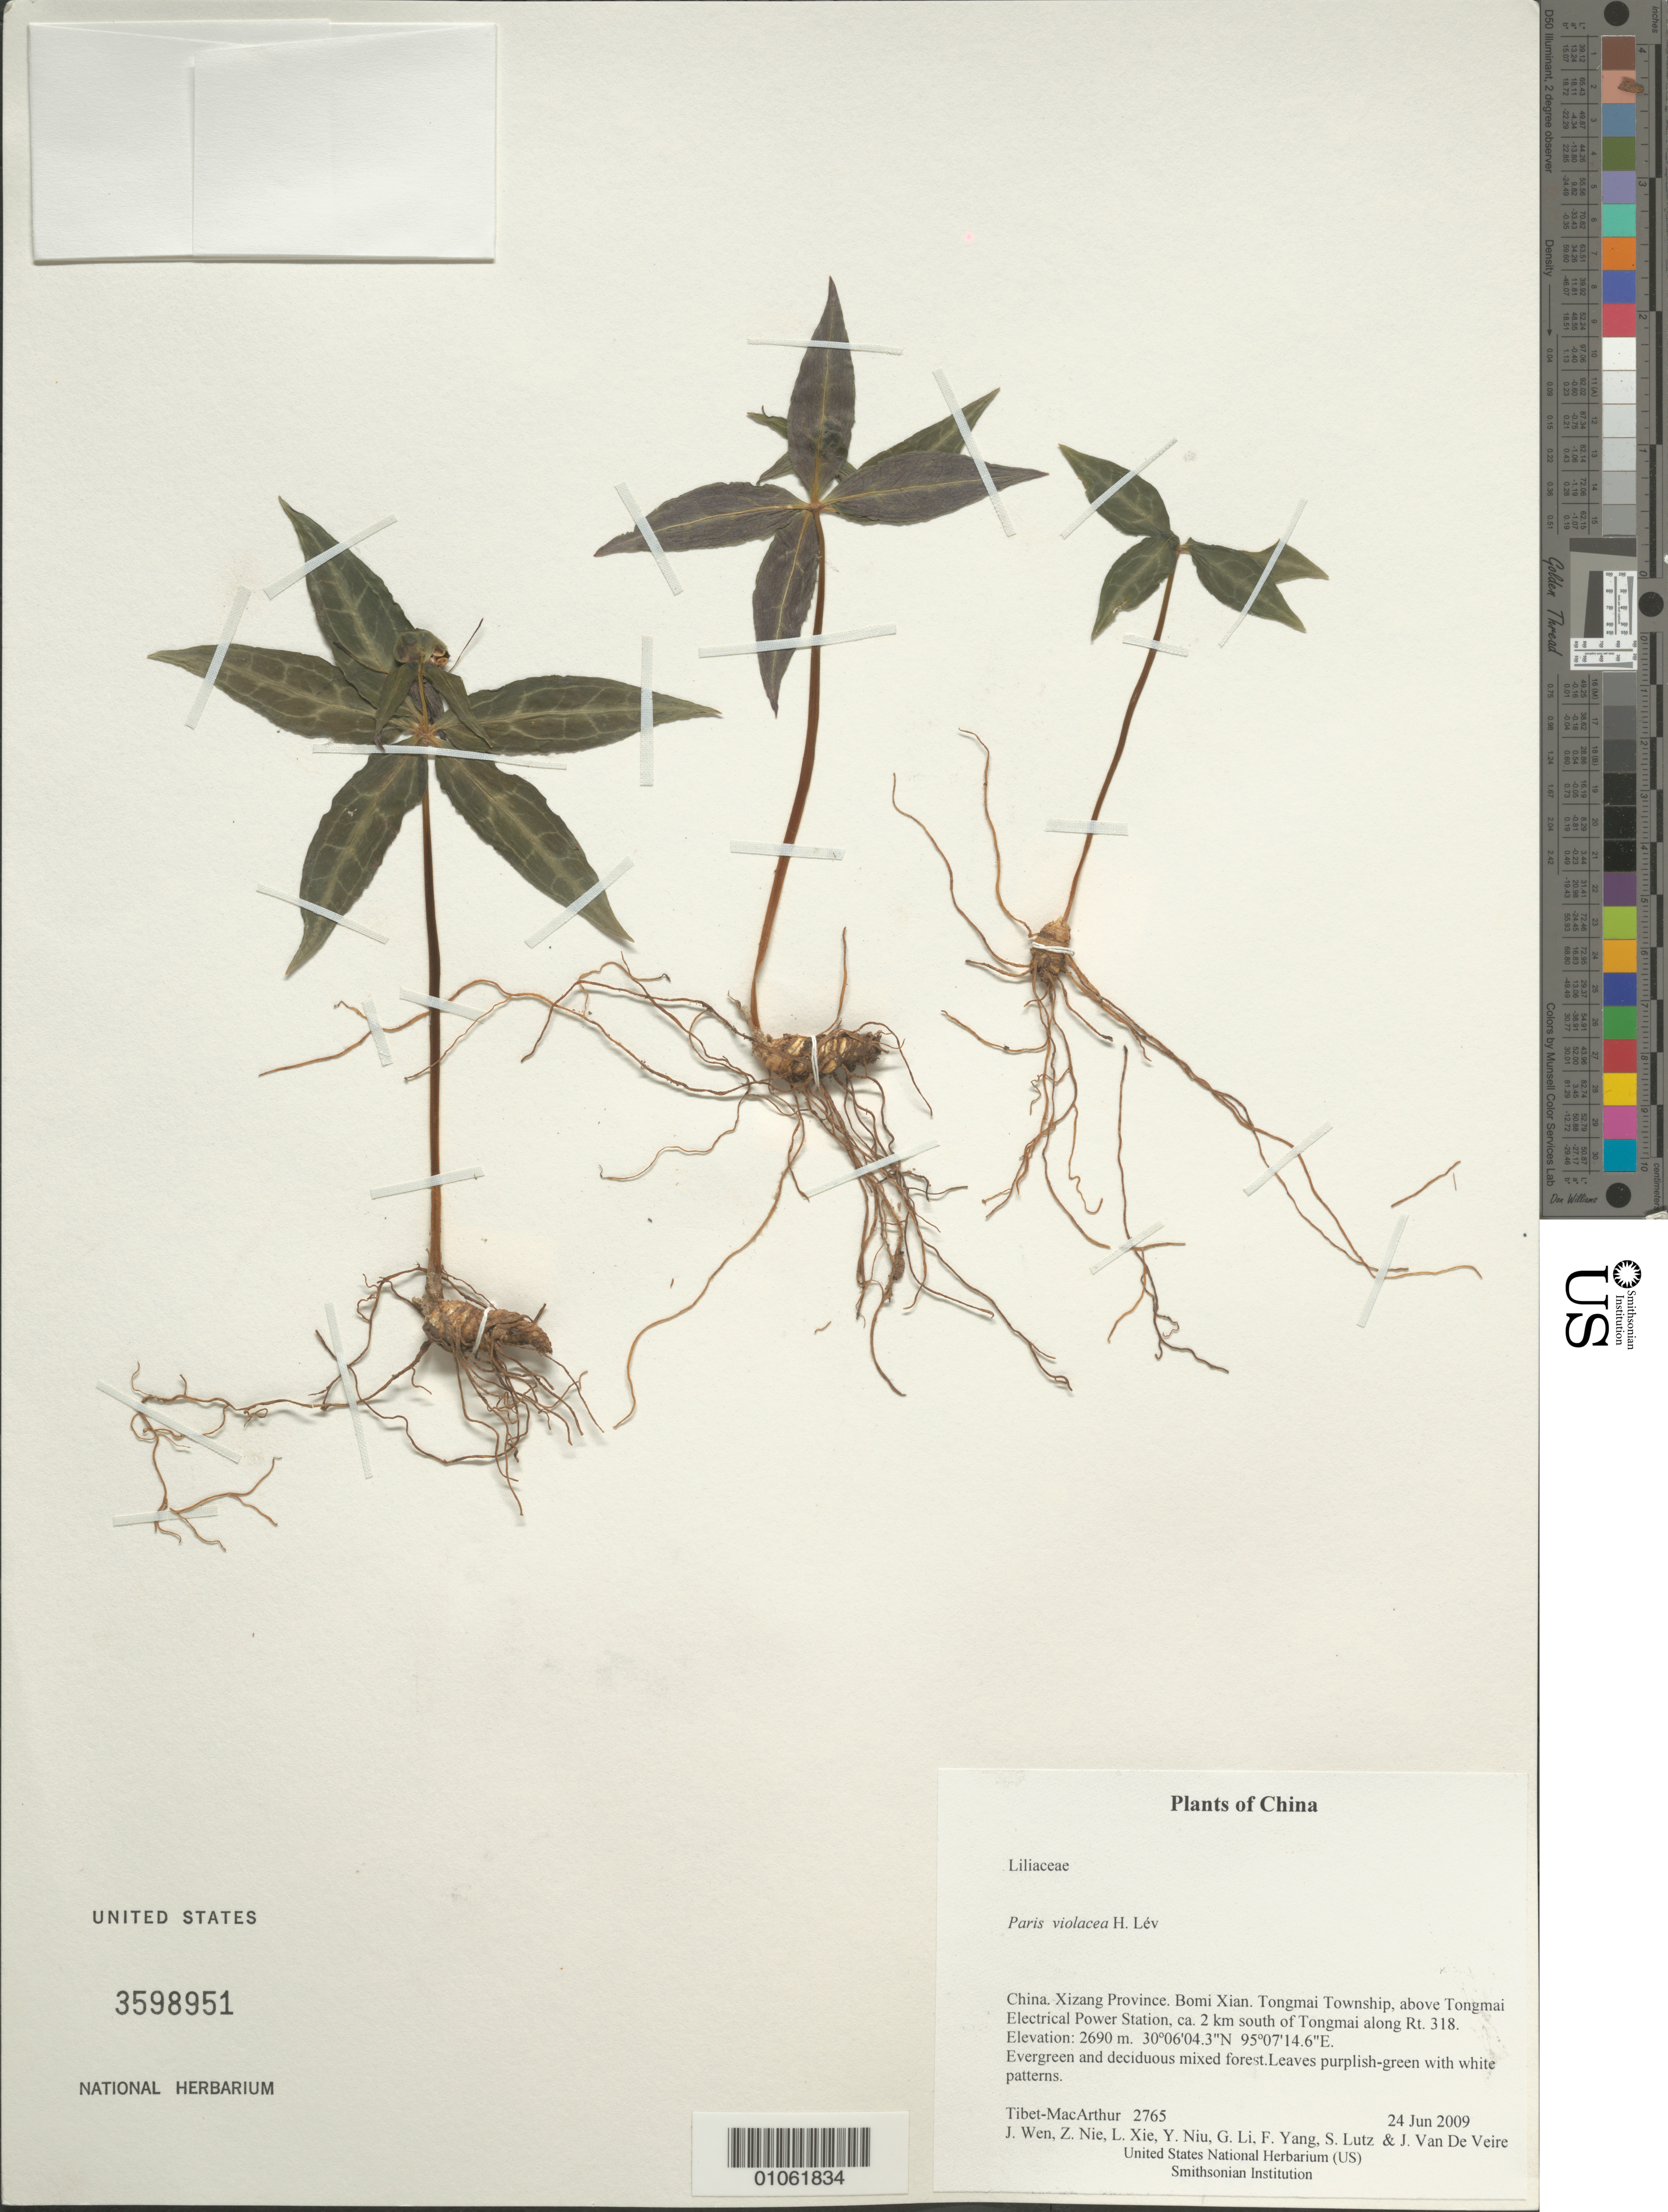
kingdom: Plantae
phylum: Tracheophyta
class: Liliopsida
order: Liliales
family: Melanthiaceae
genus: Paris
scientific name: Paris violacea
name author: H. Lév.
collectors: Tibet-MacArthur, J. Wen, Z. Nie, L. Xie, Y. Niu, G. Li, F. Yang, S. Lutz & J. Van De Veire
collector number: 2765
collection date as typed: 24 Jun 2009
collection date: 2009-06-24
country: China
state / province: Xizang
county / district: Bomi Xian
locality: Tongmai Township, above Tongmai Electrical Power Station, ca. 2 km south of Tongmai along Rt. 318.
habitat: Evergreen and deciduous mixed forest.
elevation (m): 2690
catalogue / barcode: US 3598951